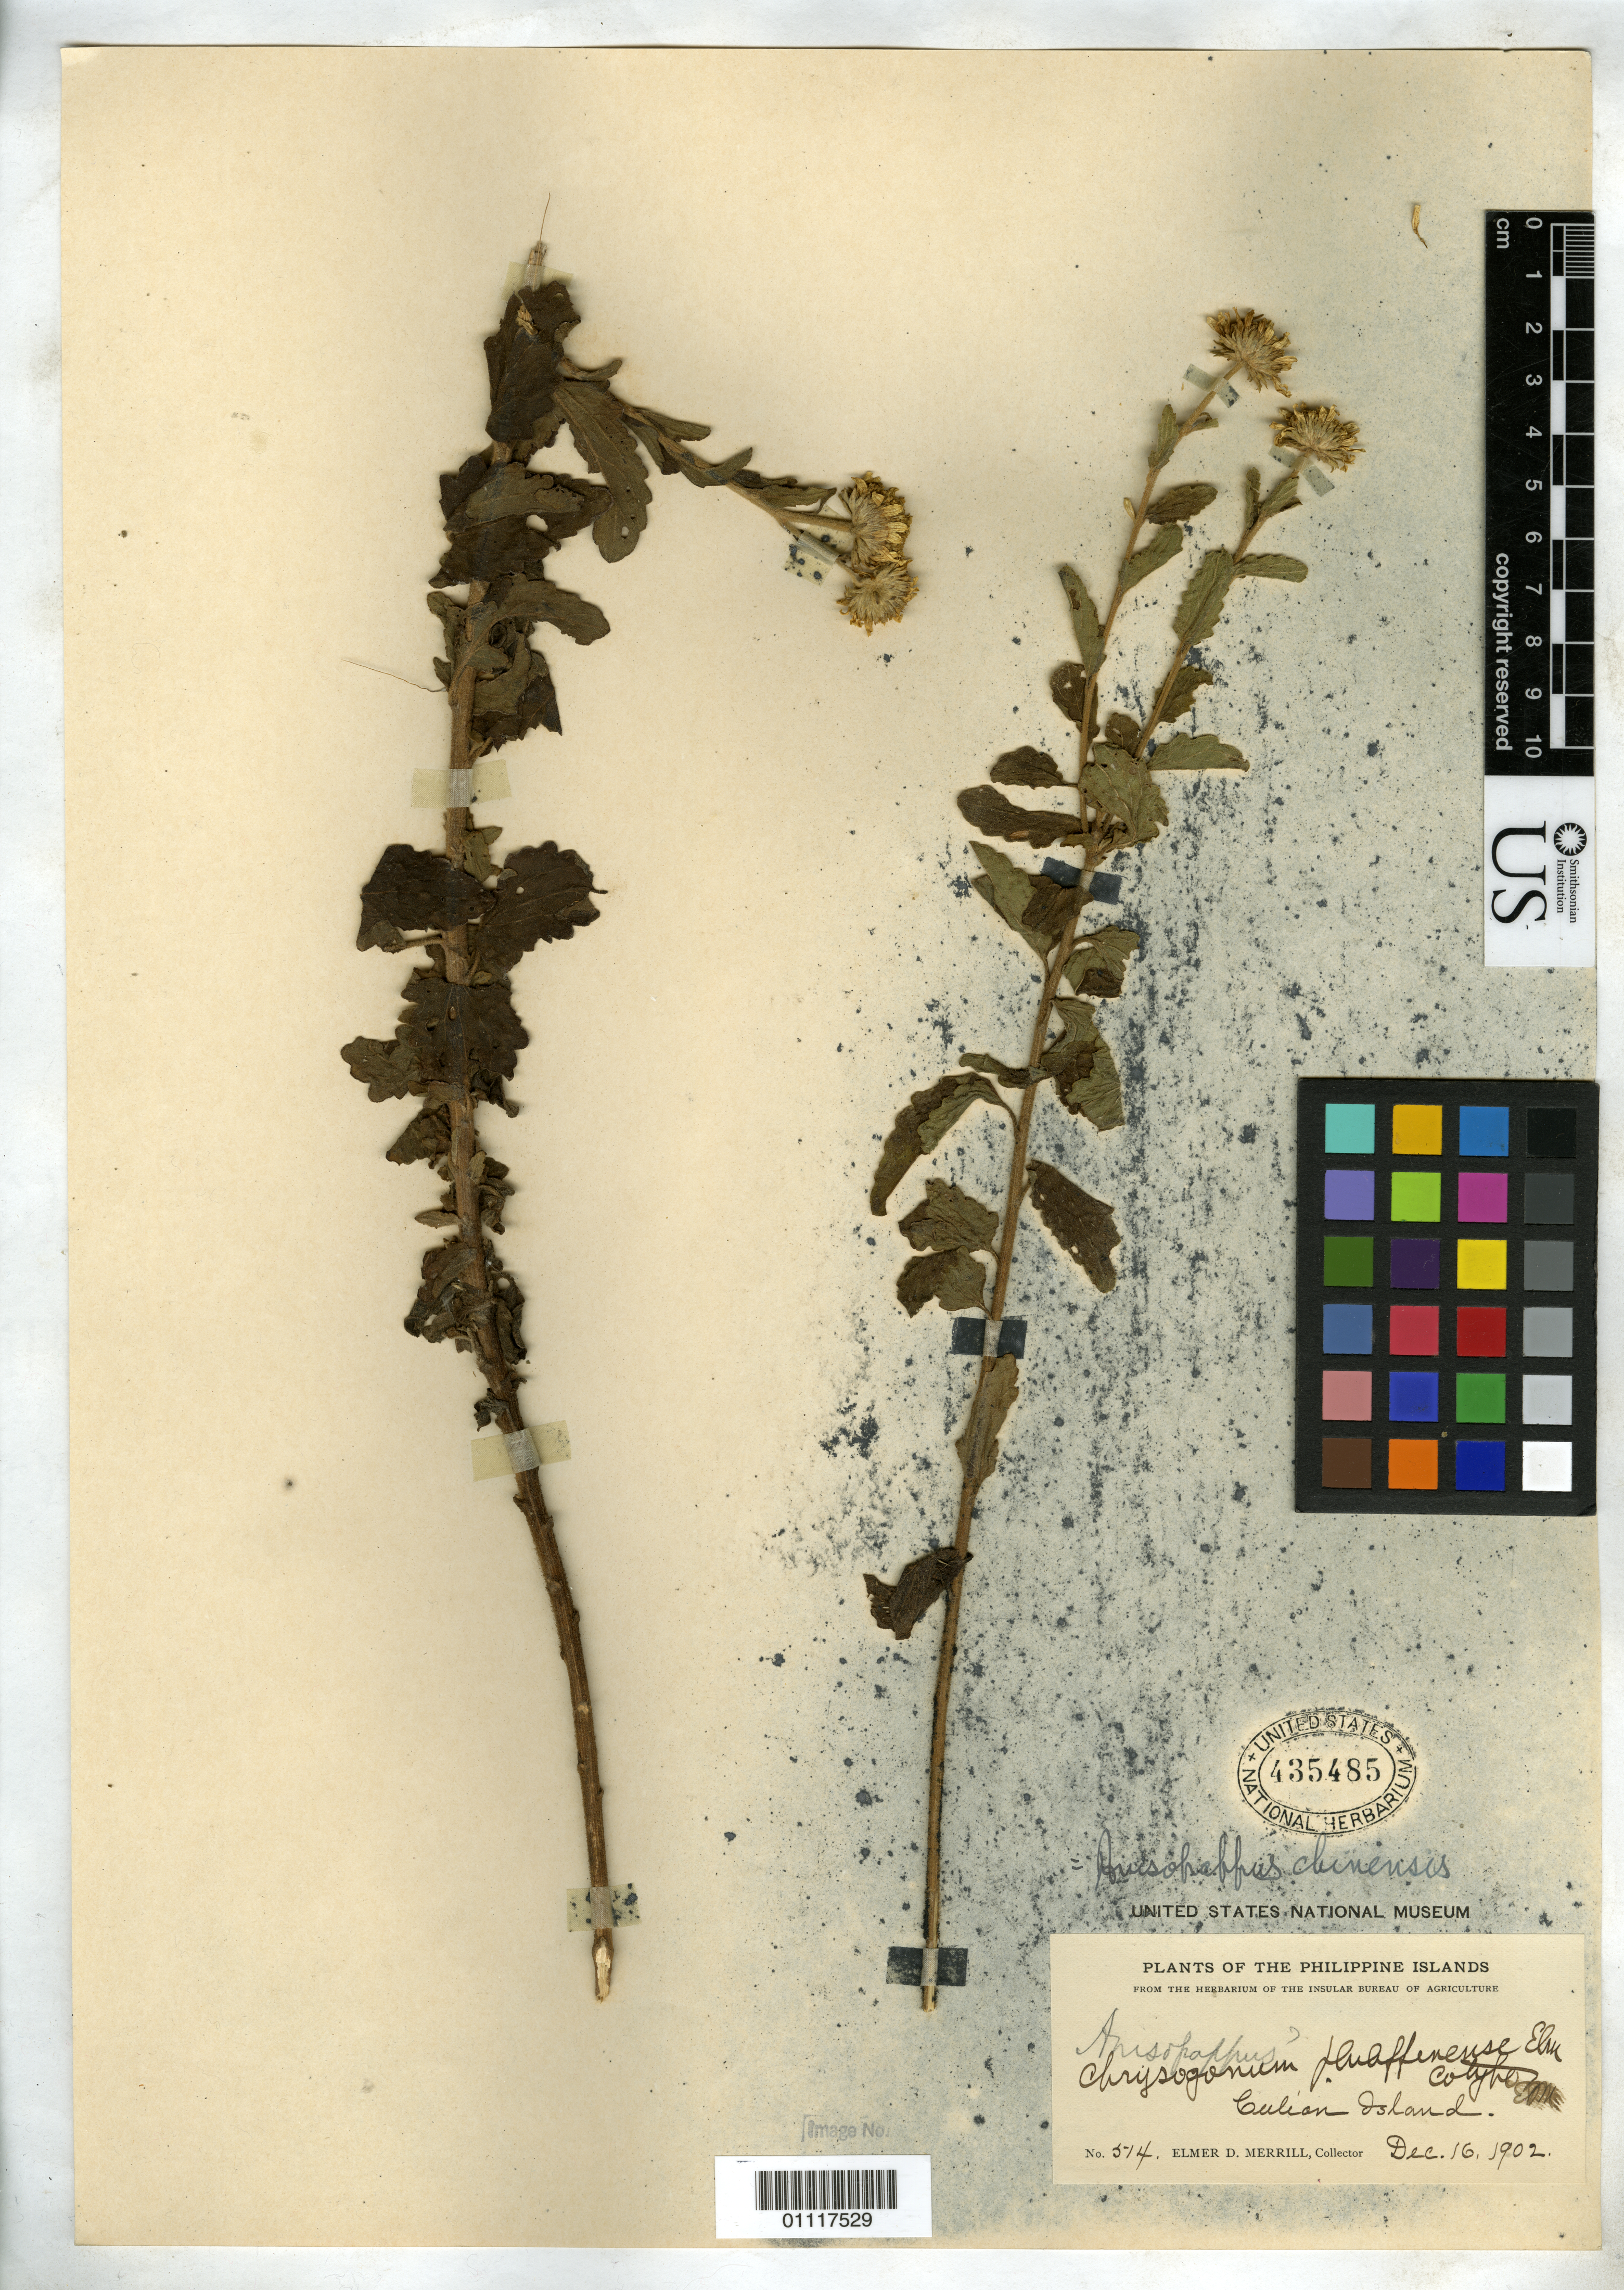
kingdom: Plantae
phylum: Tracheophyta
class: Magnoliopsida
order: Asterales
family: Asteraceae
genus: Chrysogonum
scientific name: Chrysogonum philippinense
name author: Elmer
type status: Isotype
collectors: E. D. Merrill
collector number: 514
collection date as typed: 16 Dec 1902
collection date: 1902-12-16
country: Philippines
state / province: Mimaropa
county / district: Palawan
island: Culion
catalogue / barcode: US 435485